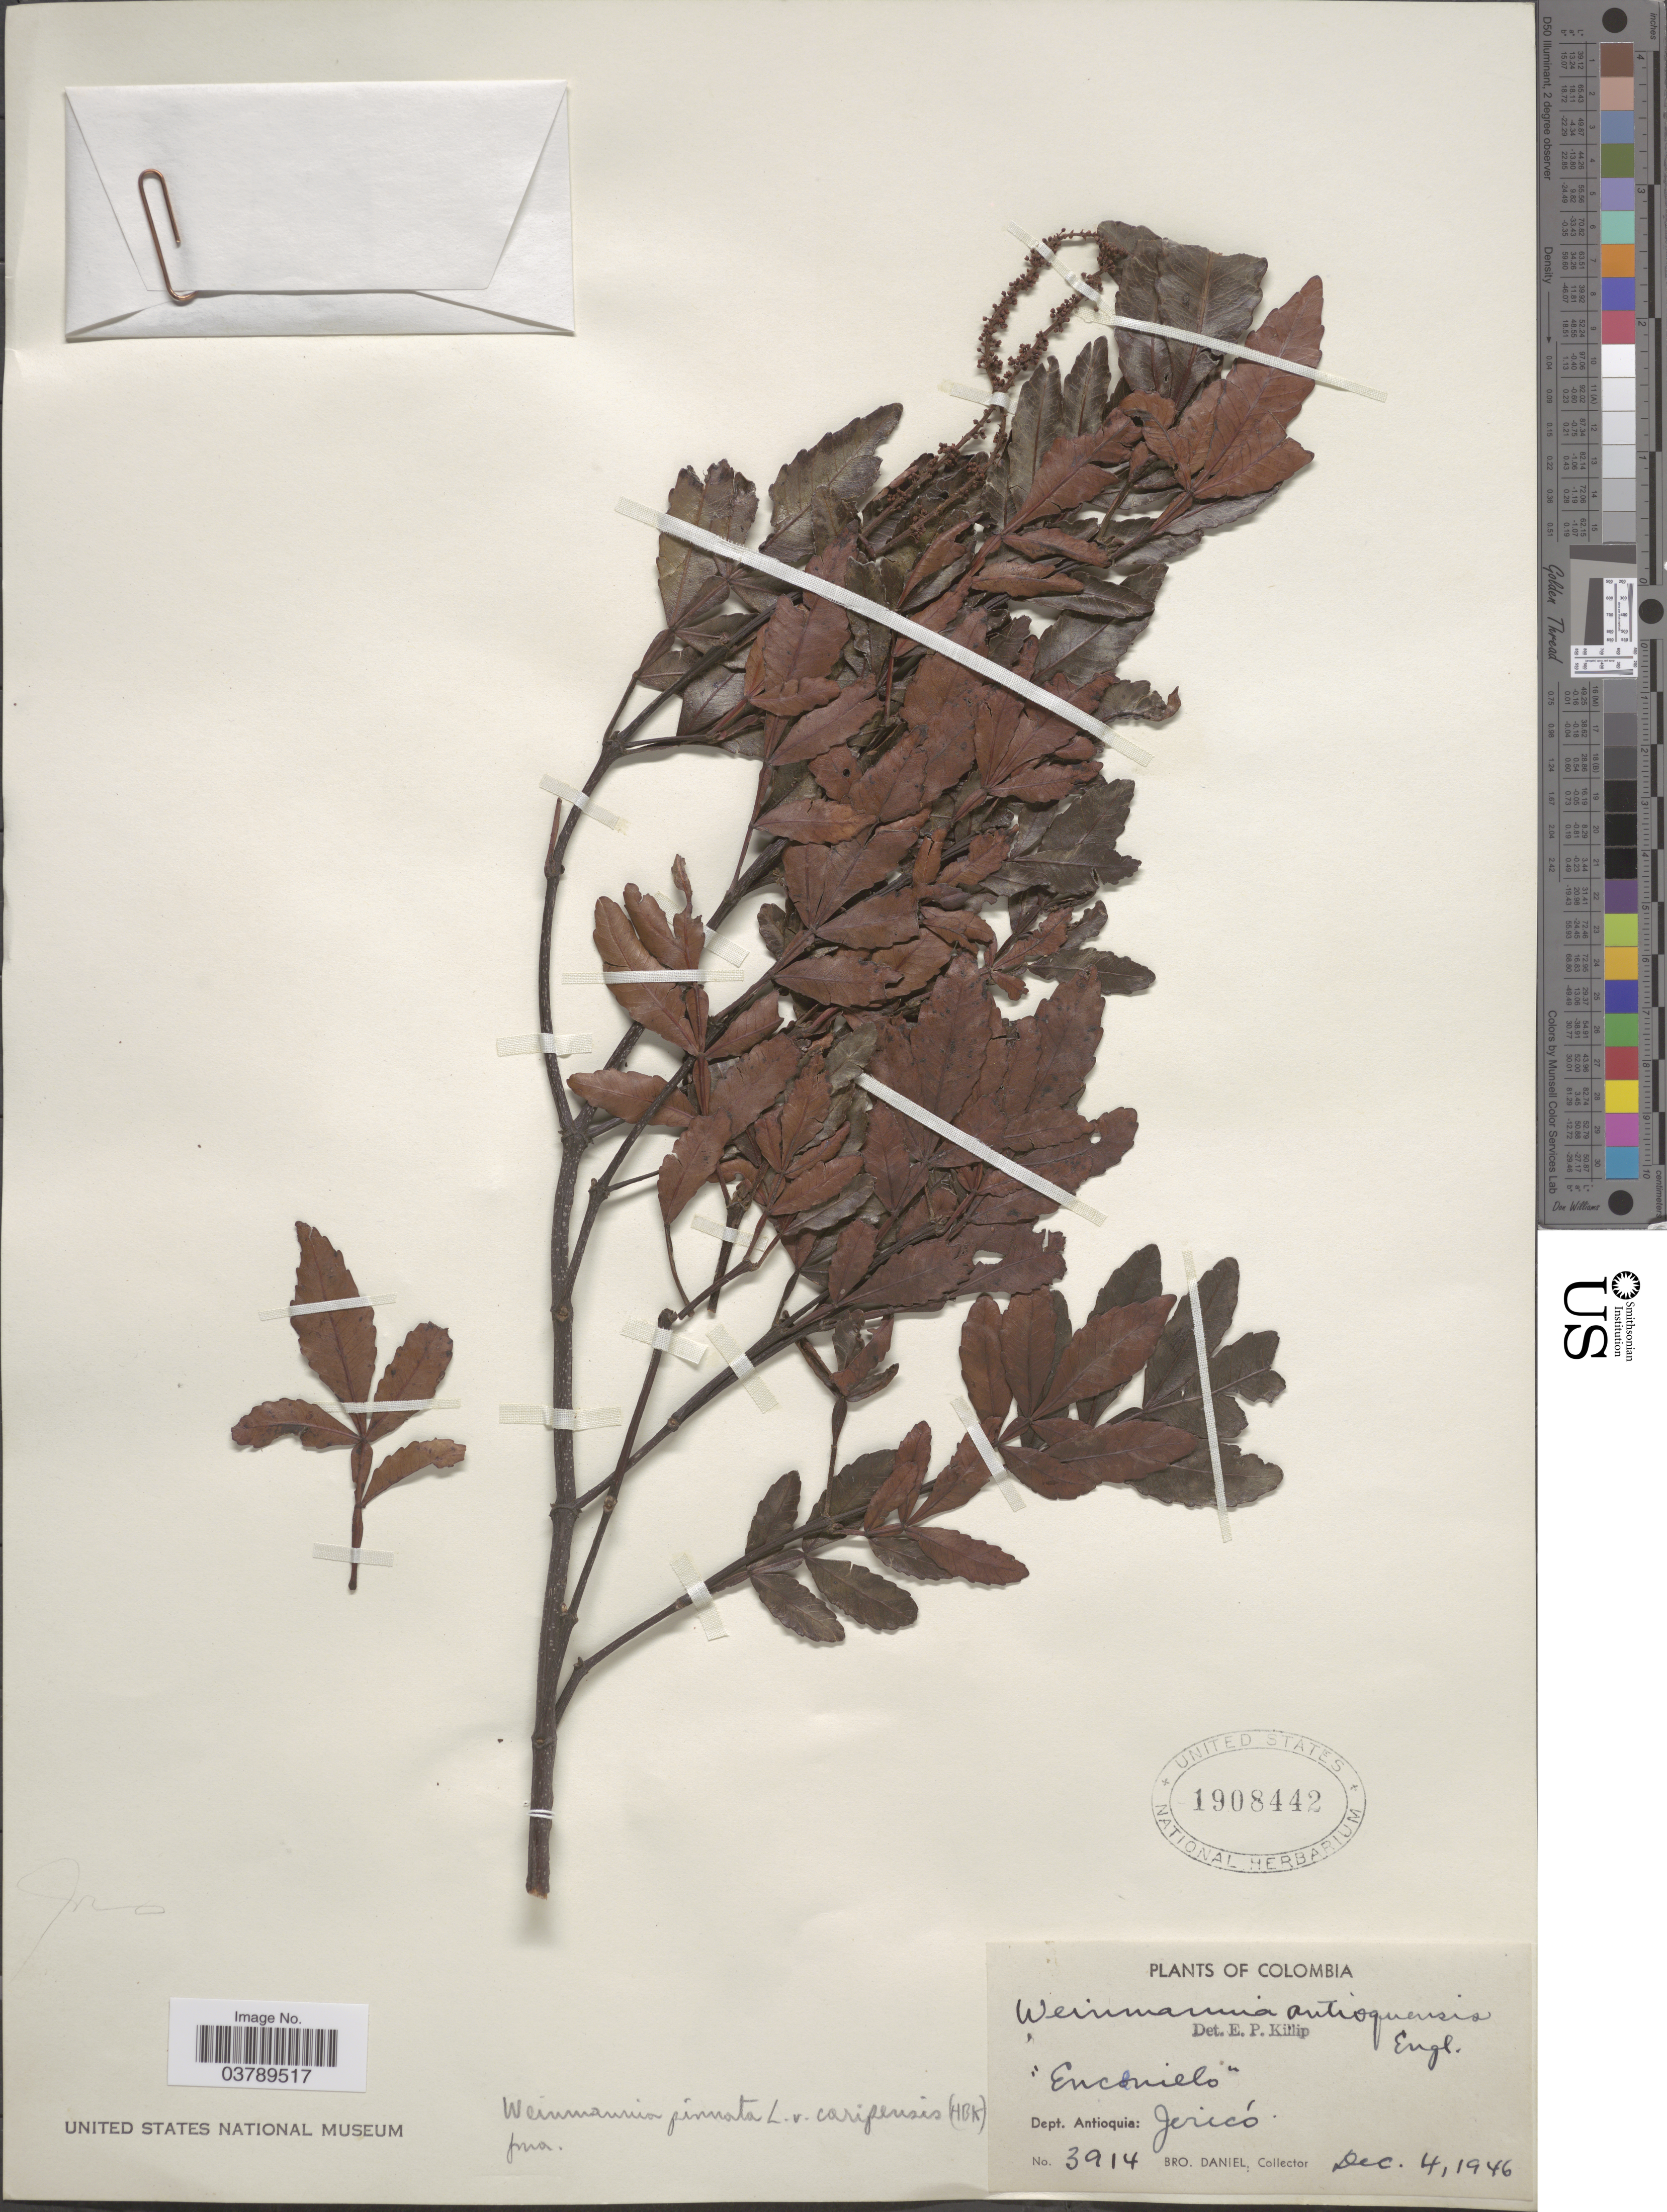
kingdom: Plantae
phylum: Tracheophyta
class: Magnoliopsida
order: Oxalidales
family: Cunoniaceae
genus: Weinmannia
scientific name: Weinmannia pinnata var. caripensis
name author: (Kunth) Cuatrec.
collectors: Bro. Daniel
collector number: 3914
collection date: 1946-12-04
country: Colombia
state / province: Antioquia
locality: Dept. Antioquia: Jericó.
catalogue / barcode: US 1908442